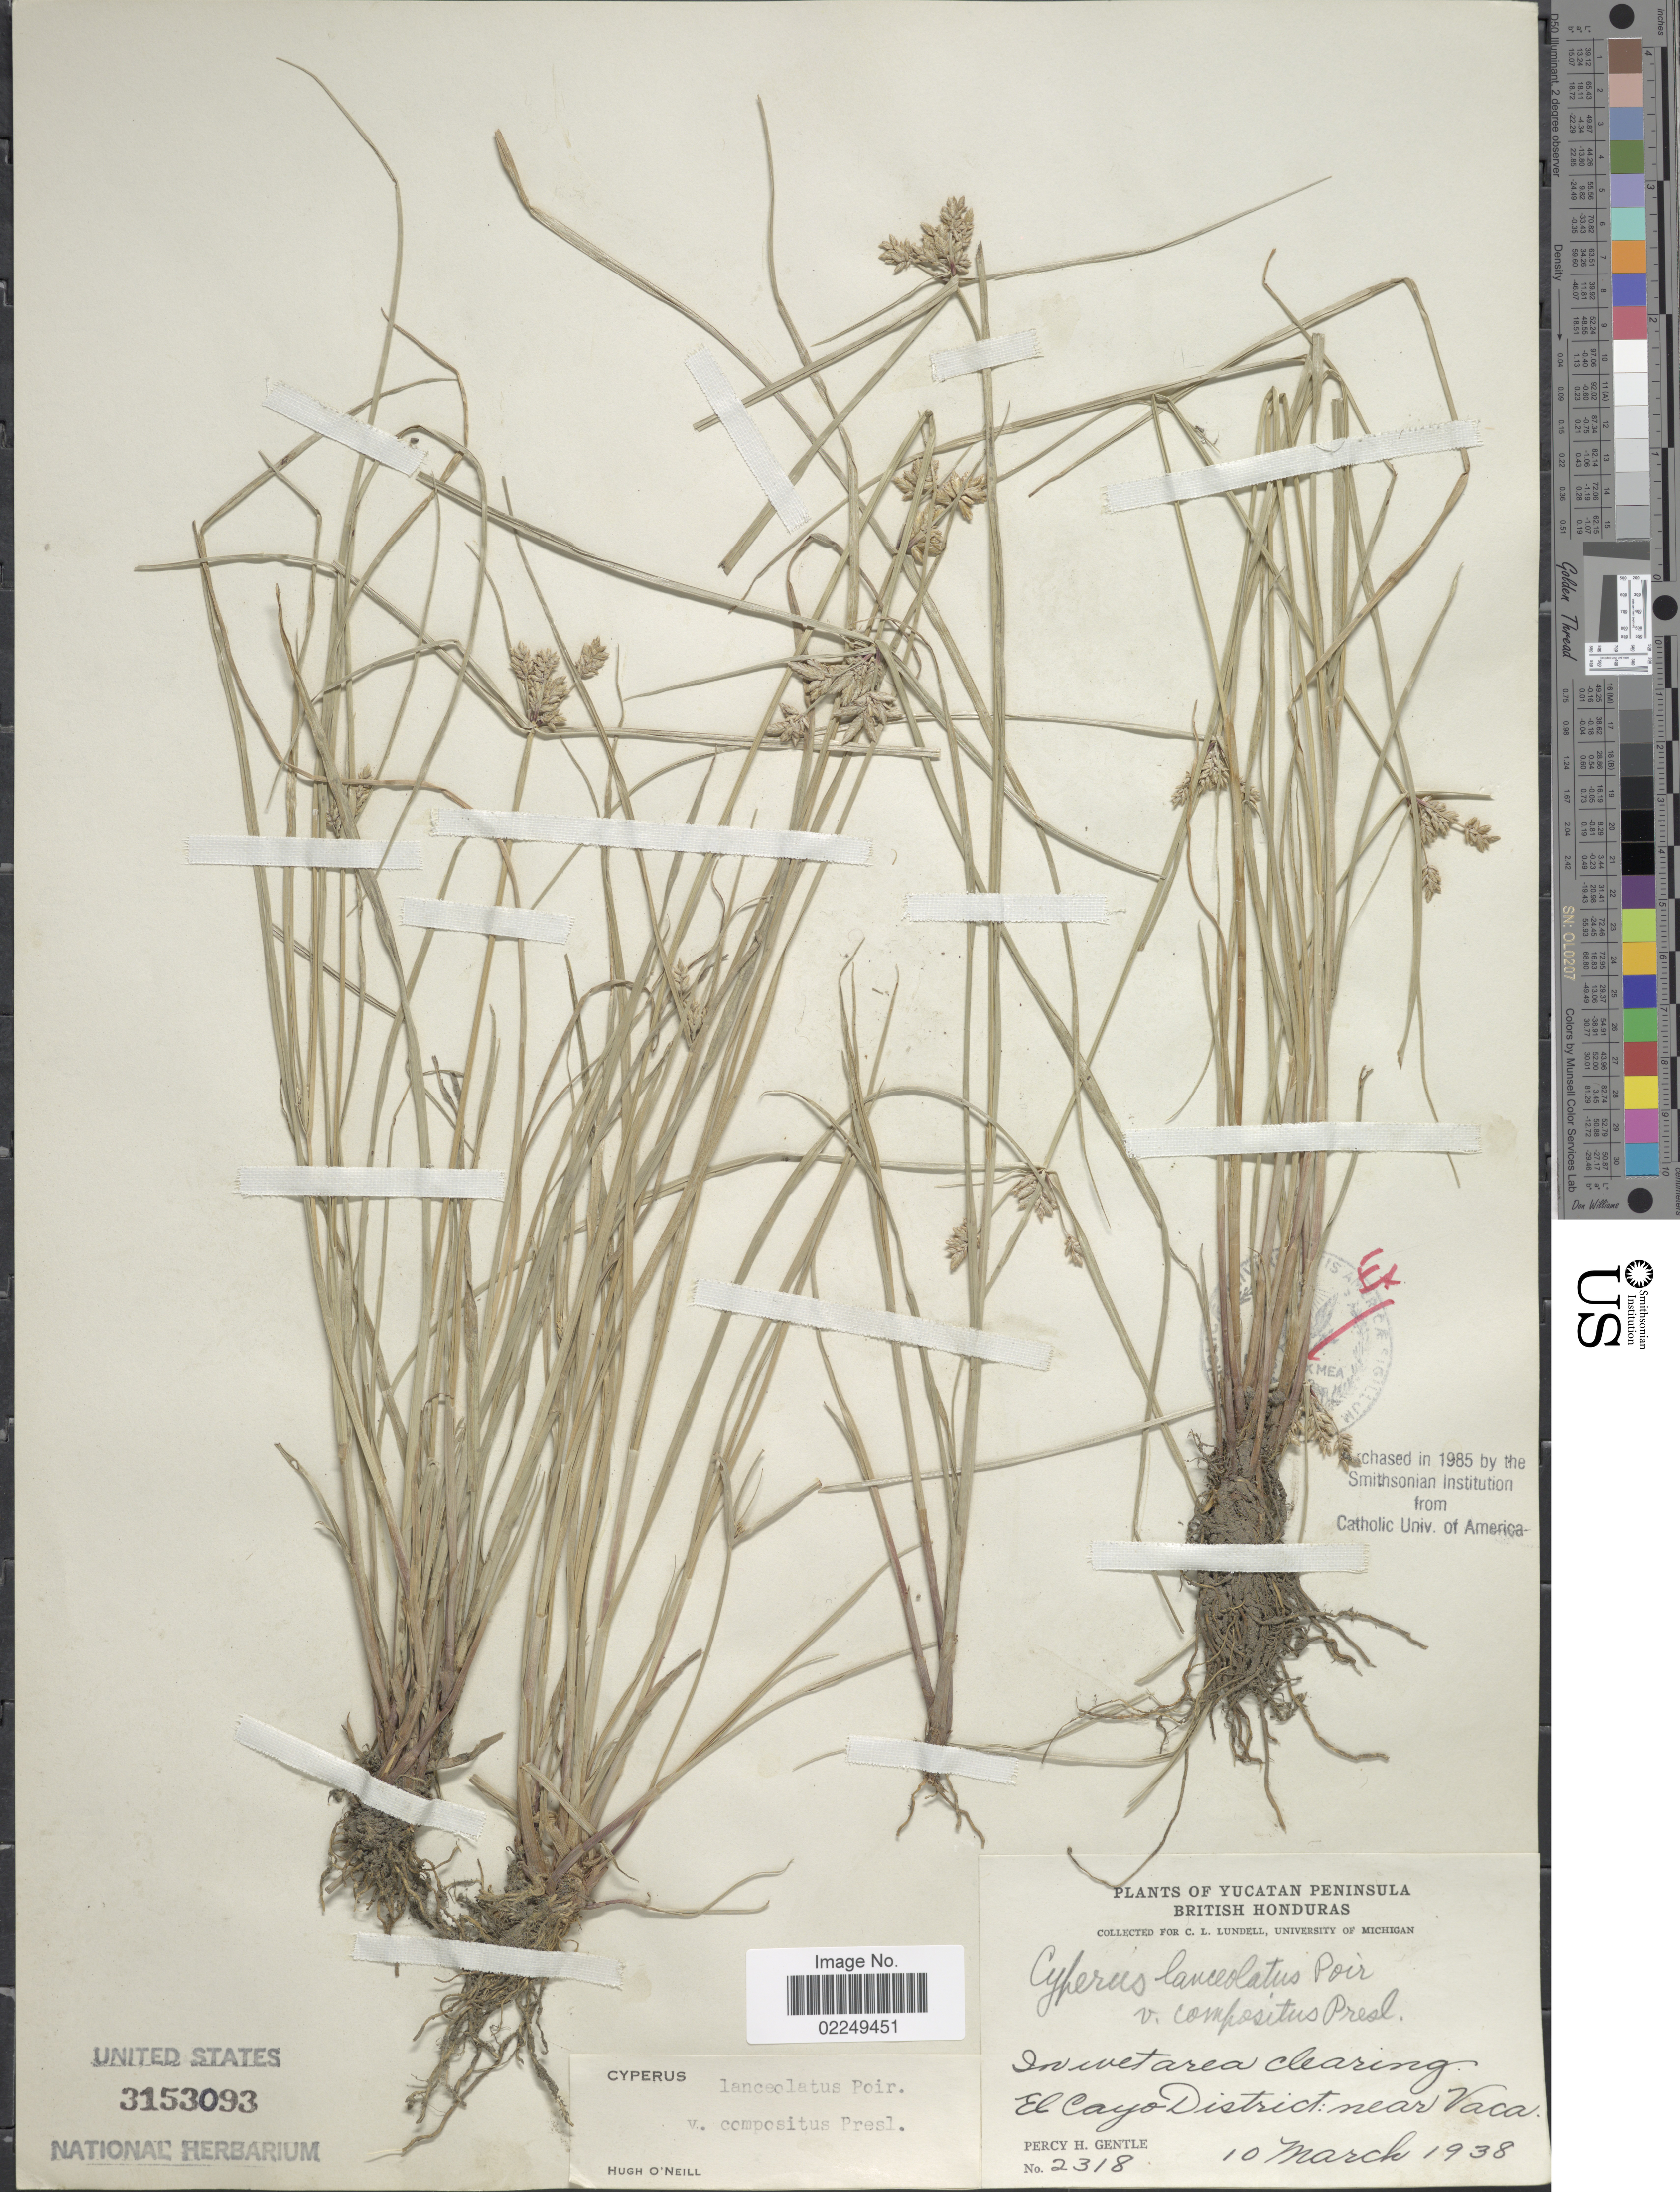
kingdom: Plantae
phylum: Tracheophyta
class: Liliopsida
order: Poales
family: Cyperaceae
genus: Cyperus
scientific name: Cyperus lanceolatus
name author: Poir.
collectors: P. H. Gentle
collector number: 2318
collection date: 1938-03-10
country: Belize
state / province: Cayo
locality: In wet area clearing, El Cayo District: near Vaca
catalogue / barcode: US 3153093